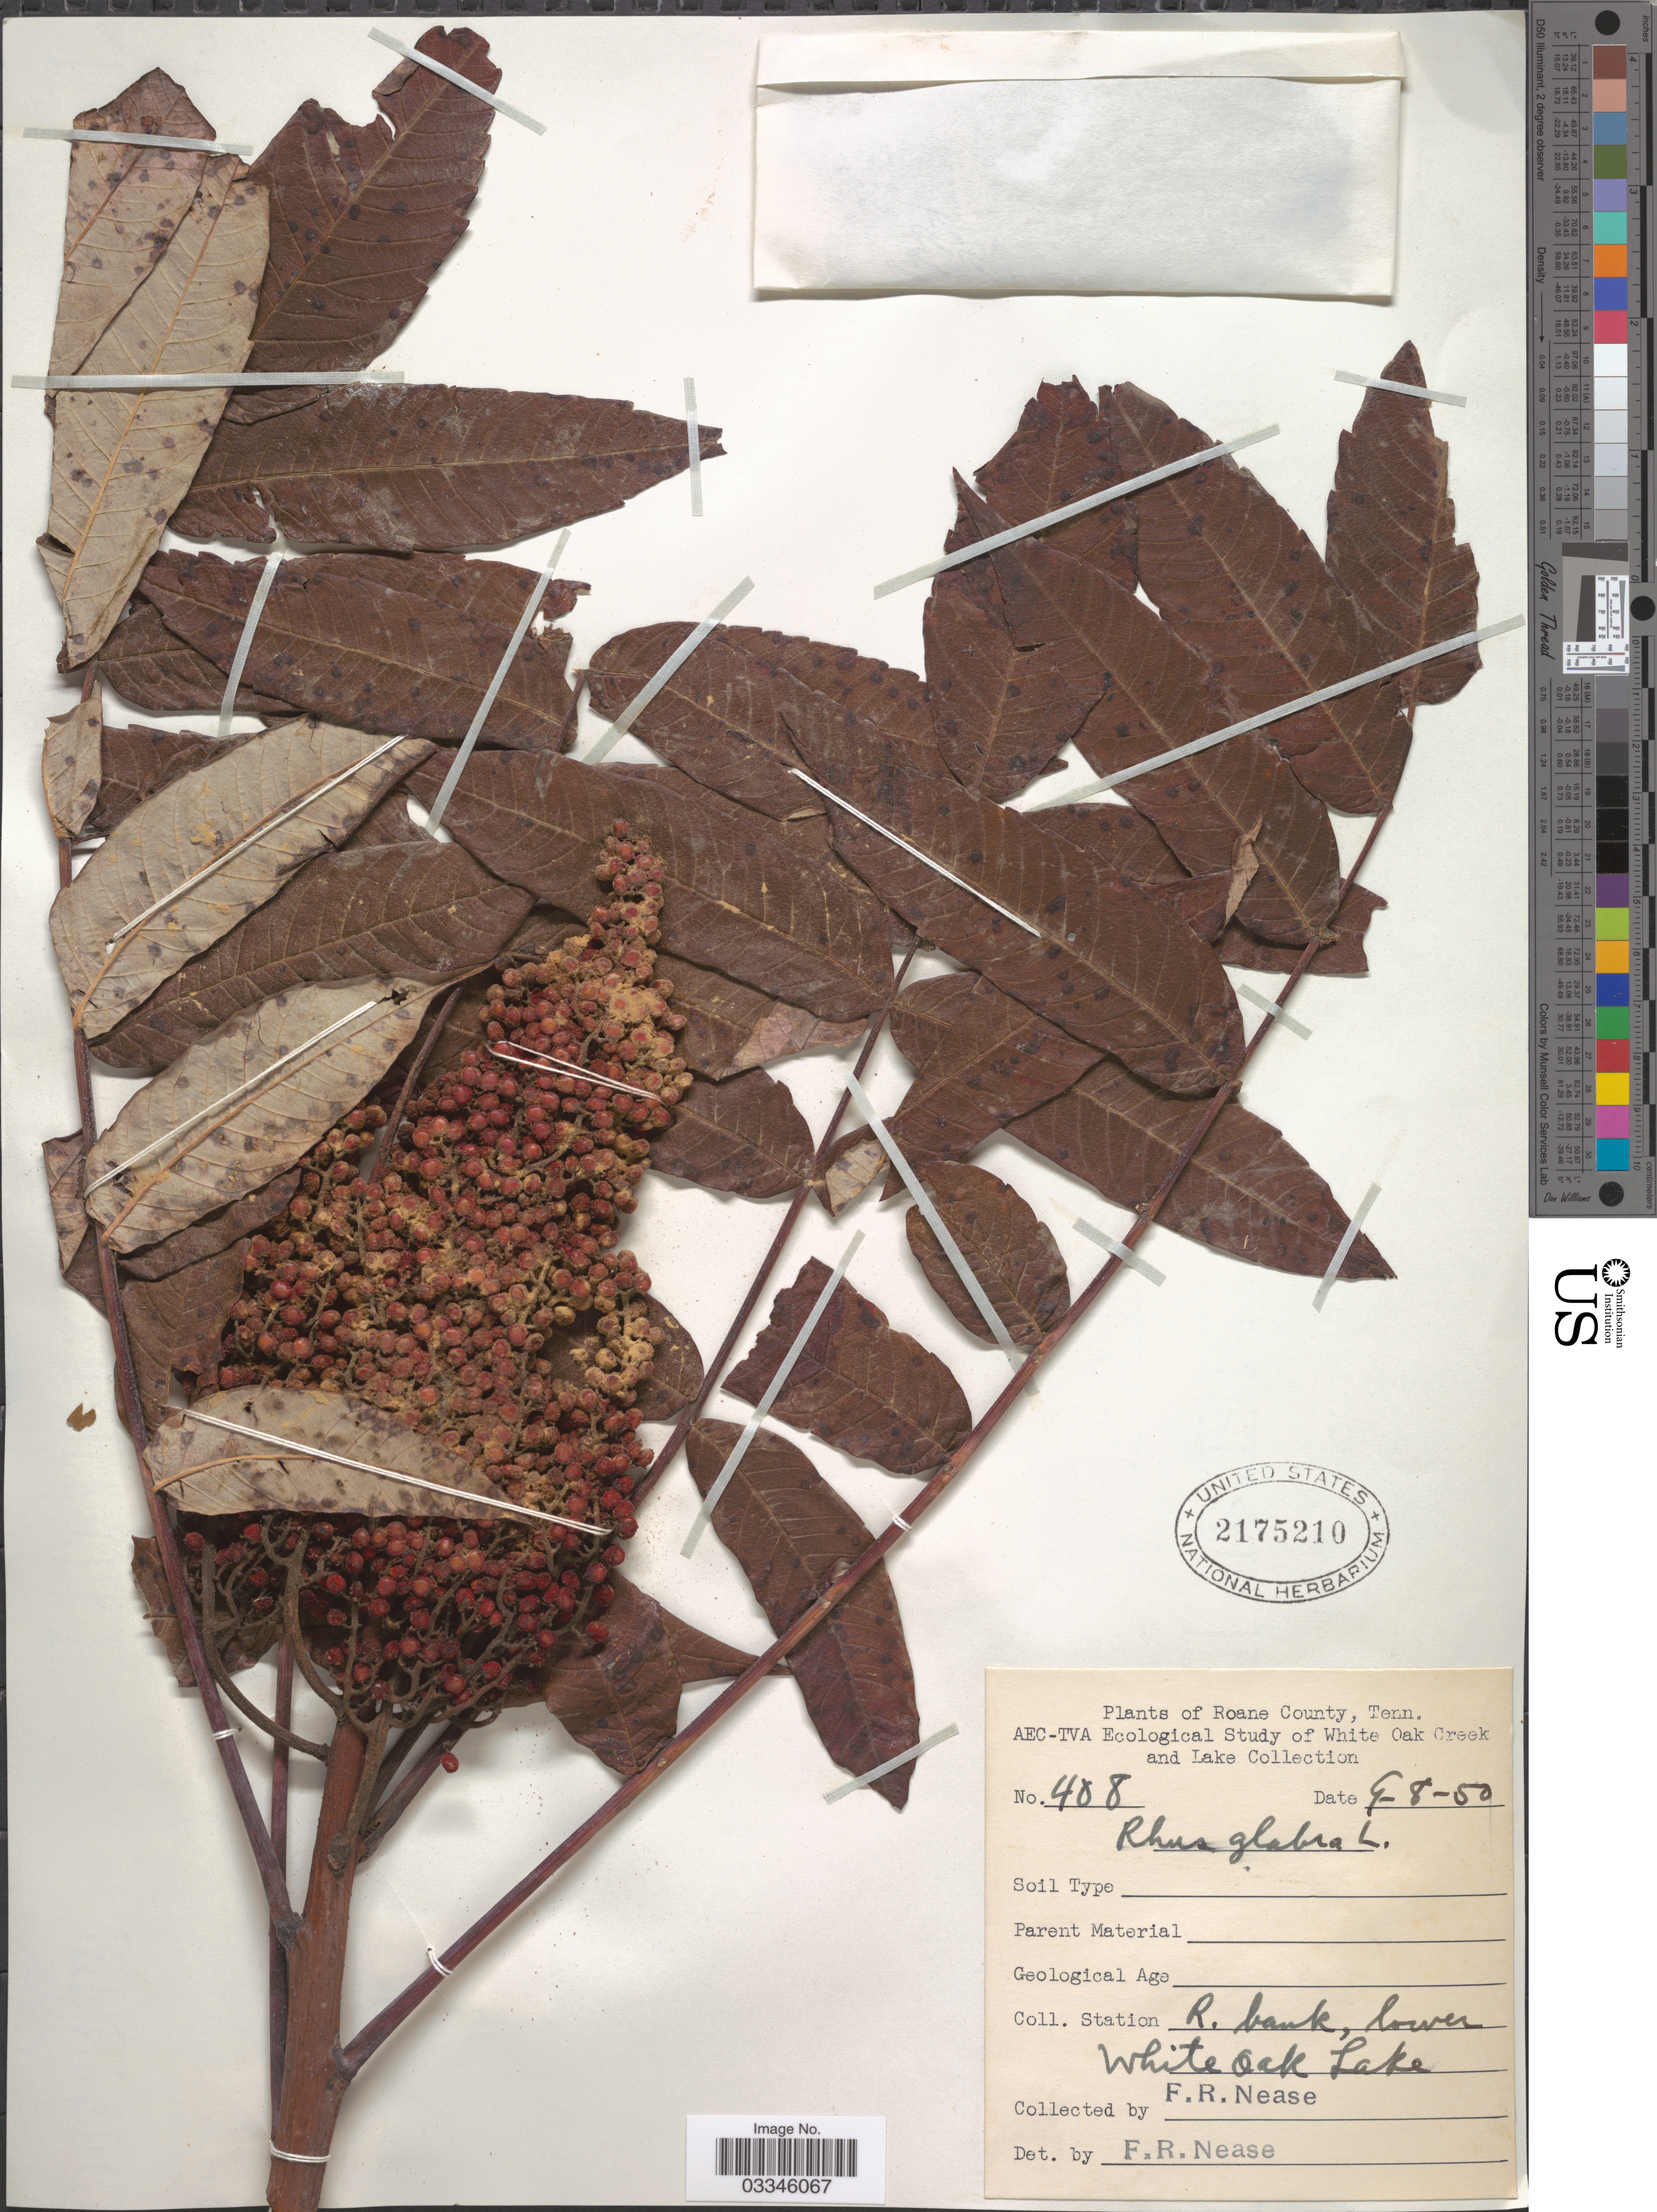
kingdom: Plantae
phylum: Tracheophyta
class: Magnoliopsida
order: Sapindales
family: Anacardiaceae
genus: Rhus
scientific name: Rhus glabra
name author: L.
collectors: F. Nease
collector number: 408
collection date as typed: Transcribed d/m/y: 8/9/50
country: United States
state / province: Tennessee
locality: Roane County. White Oak Creek and Lake. Station R. bank, lower White Oak Lake.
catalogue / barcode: US 2175210